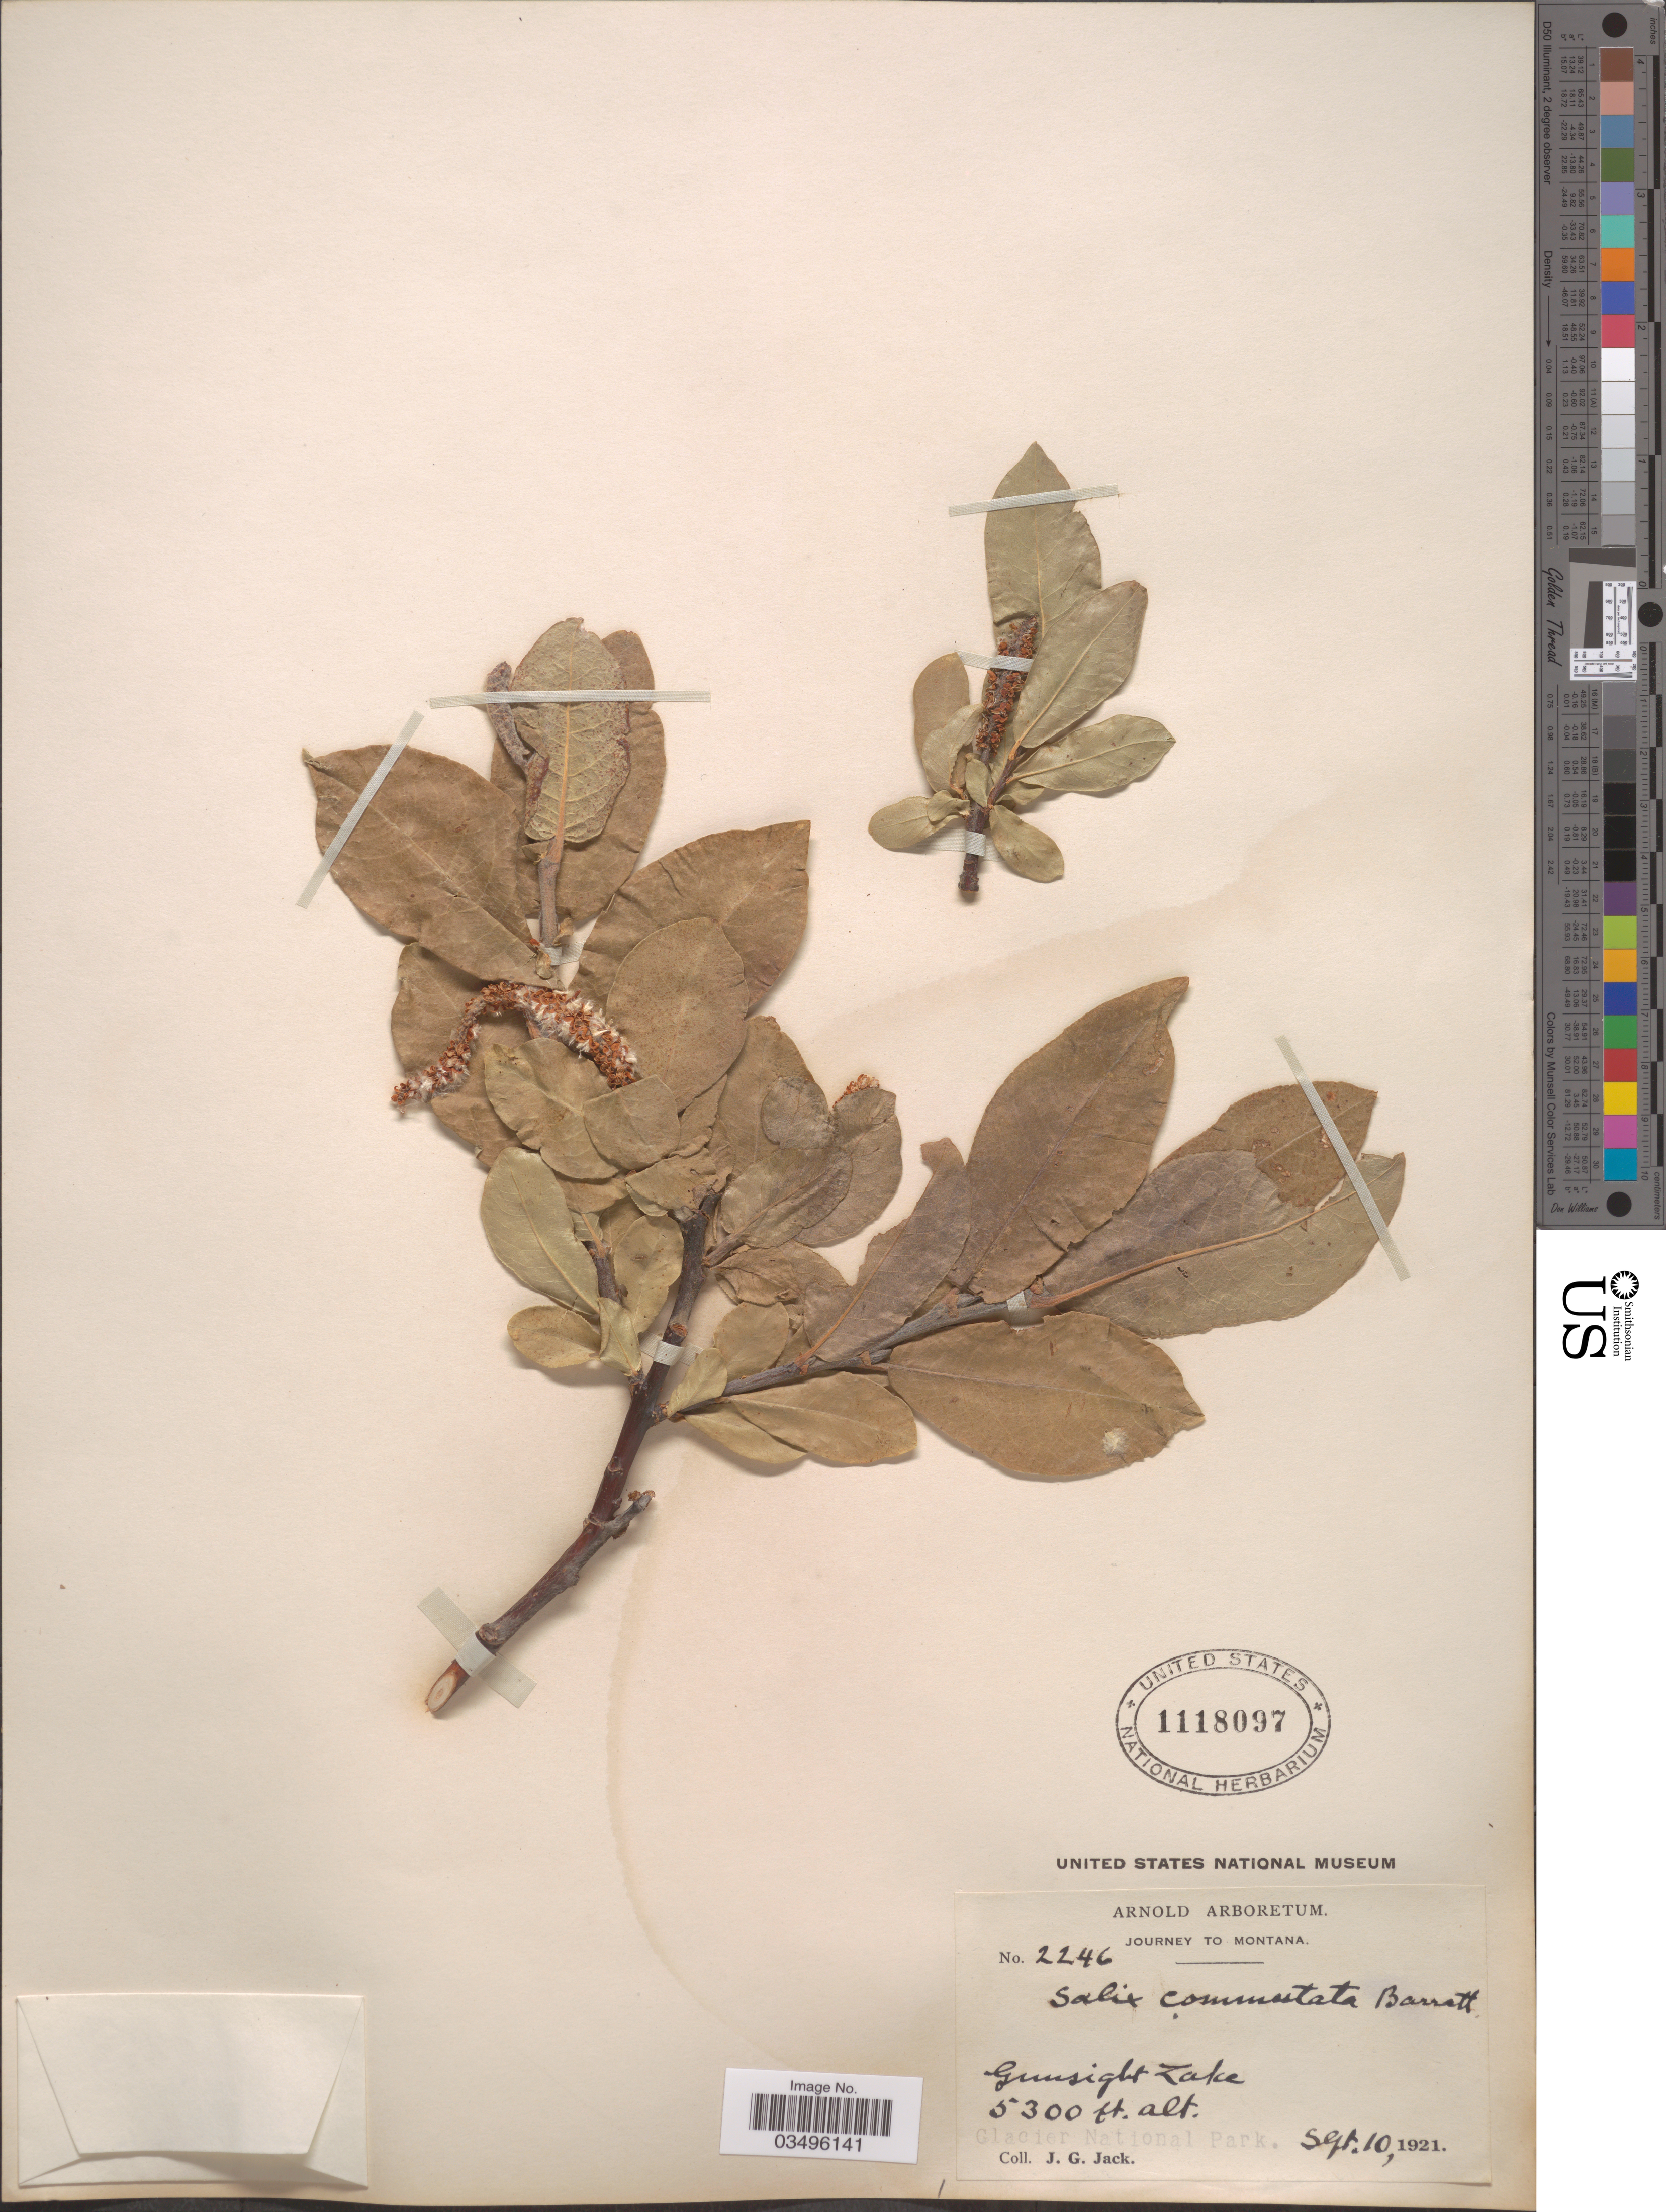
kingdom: Plantae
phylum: Tracheophyta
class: Magnoliopsida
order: Malpighiales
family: Salicaceae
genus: Salix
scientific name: Salix commutata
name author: Bebb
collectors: J. G. Jack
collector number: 2246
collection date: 1921-09-10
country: United States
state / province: Montana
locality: Gunsight Lake. Glacier National Park.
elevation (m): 1615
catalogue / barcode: US 1118097